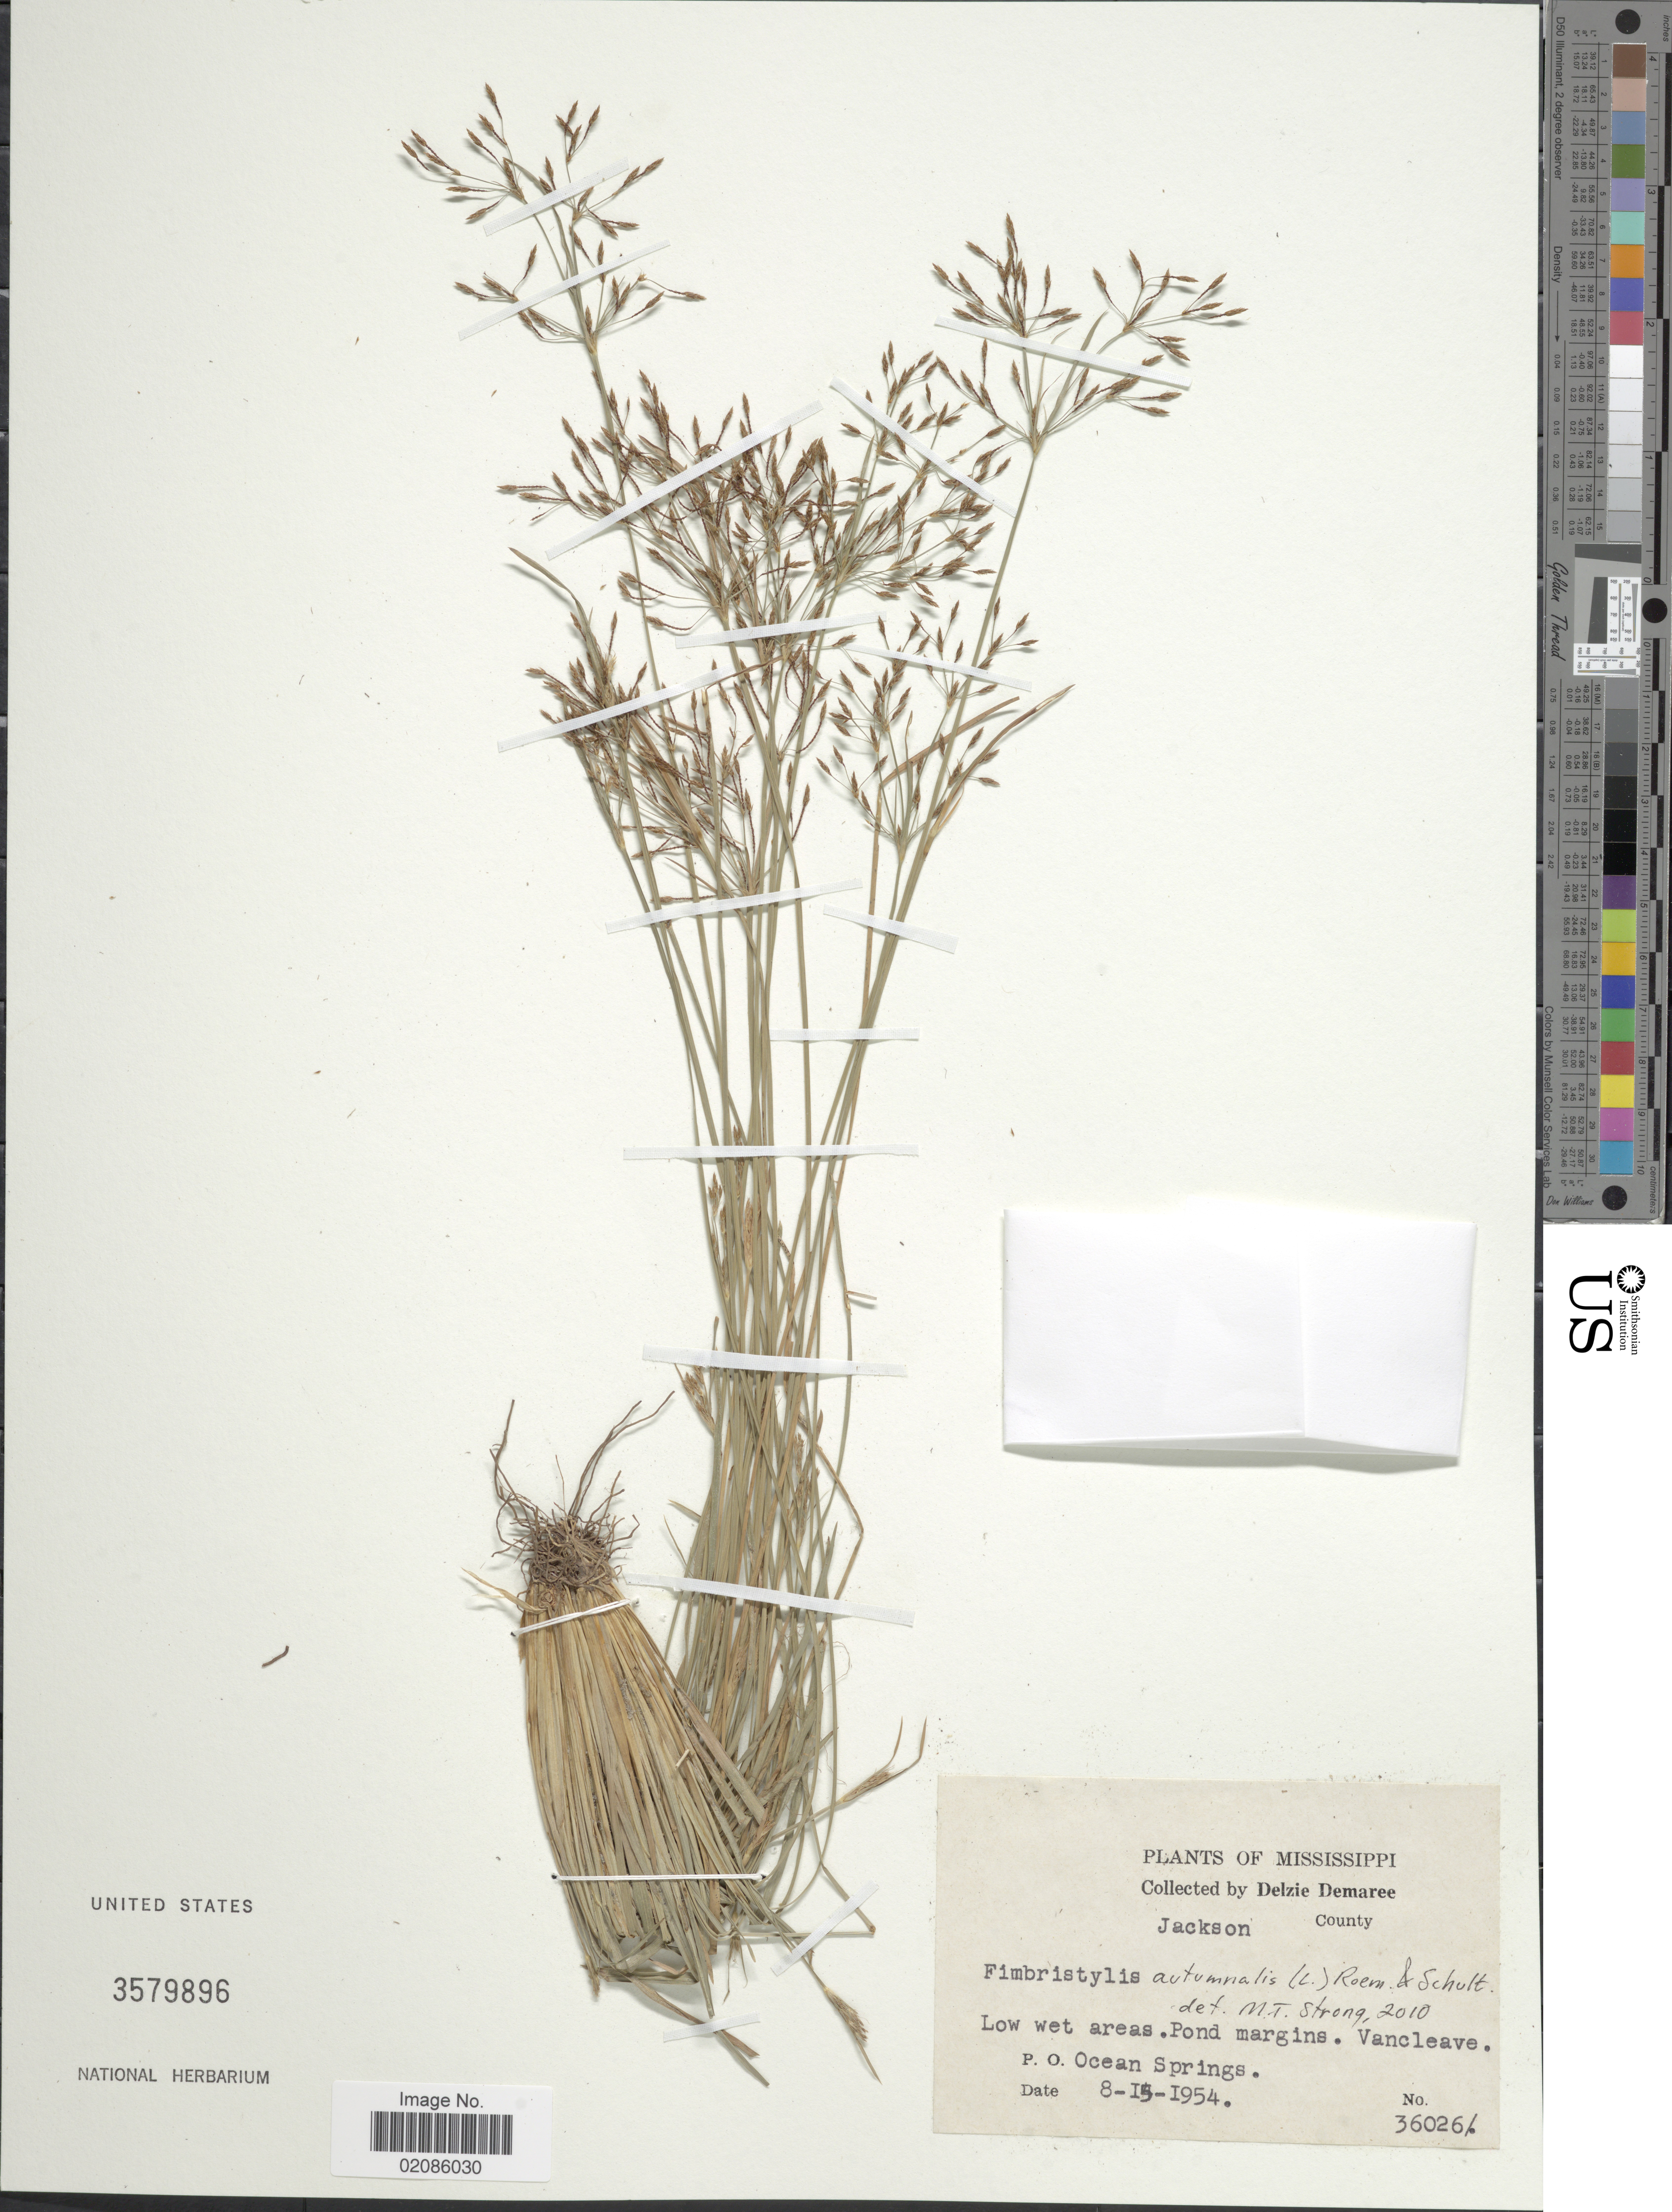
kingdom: Plantae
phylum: Tracheophyta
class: Liliopsida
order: Poales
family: Cyperaceae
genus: Fimbristylis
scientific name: Fimbristylis autumnalis (L.) Roem. & Schult.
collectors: D. Demaree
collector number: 36026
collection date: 1954-08-15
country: United States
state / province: Mississippi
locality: Jackson County. Low wet areas. Pond margins. Vancleave. P.O. Ocean Springs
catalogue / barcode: US 3579896